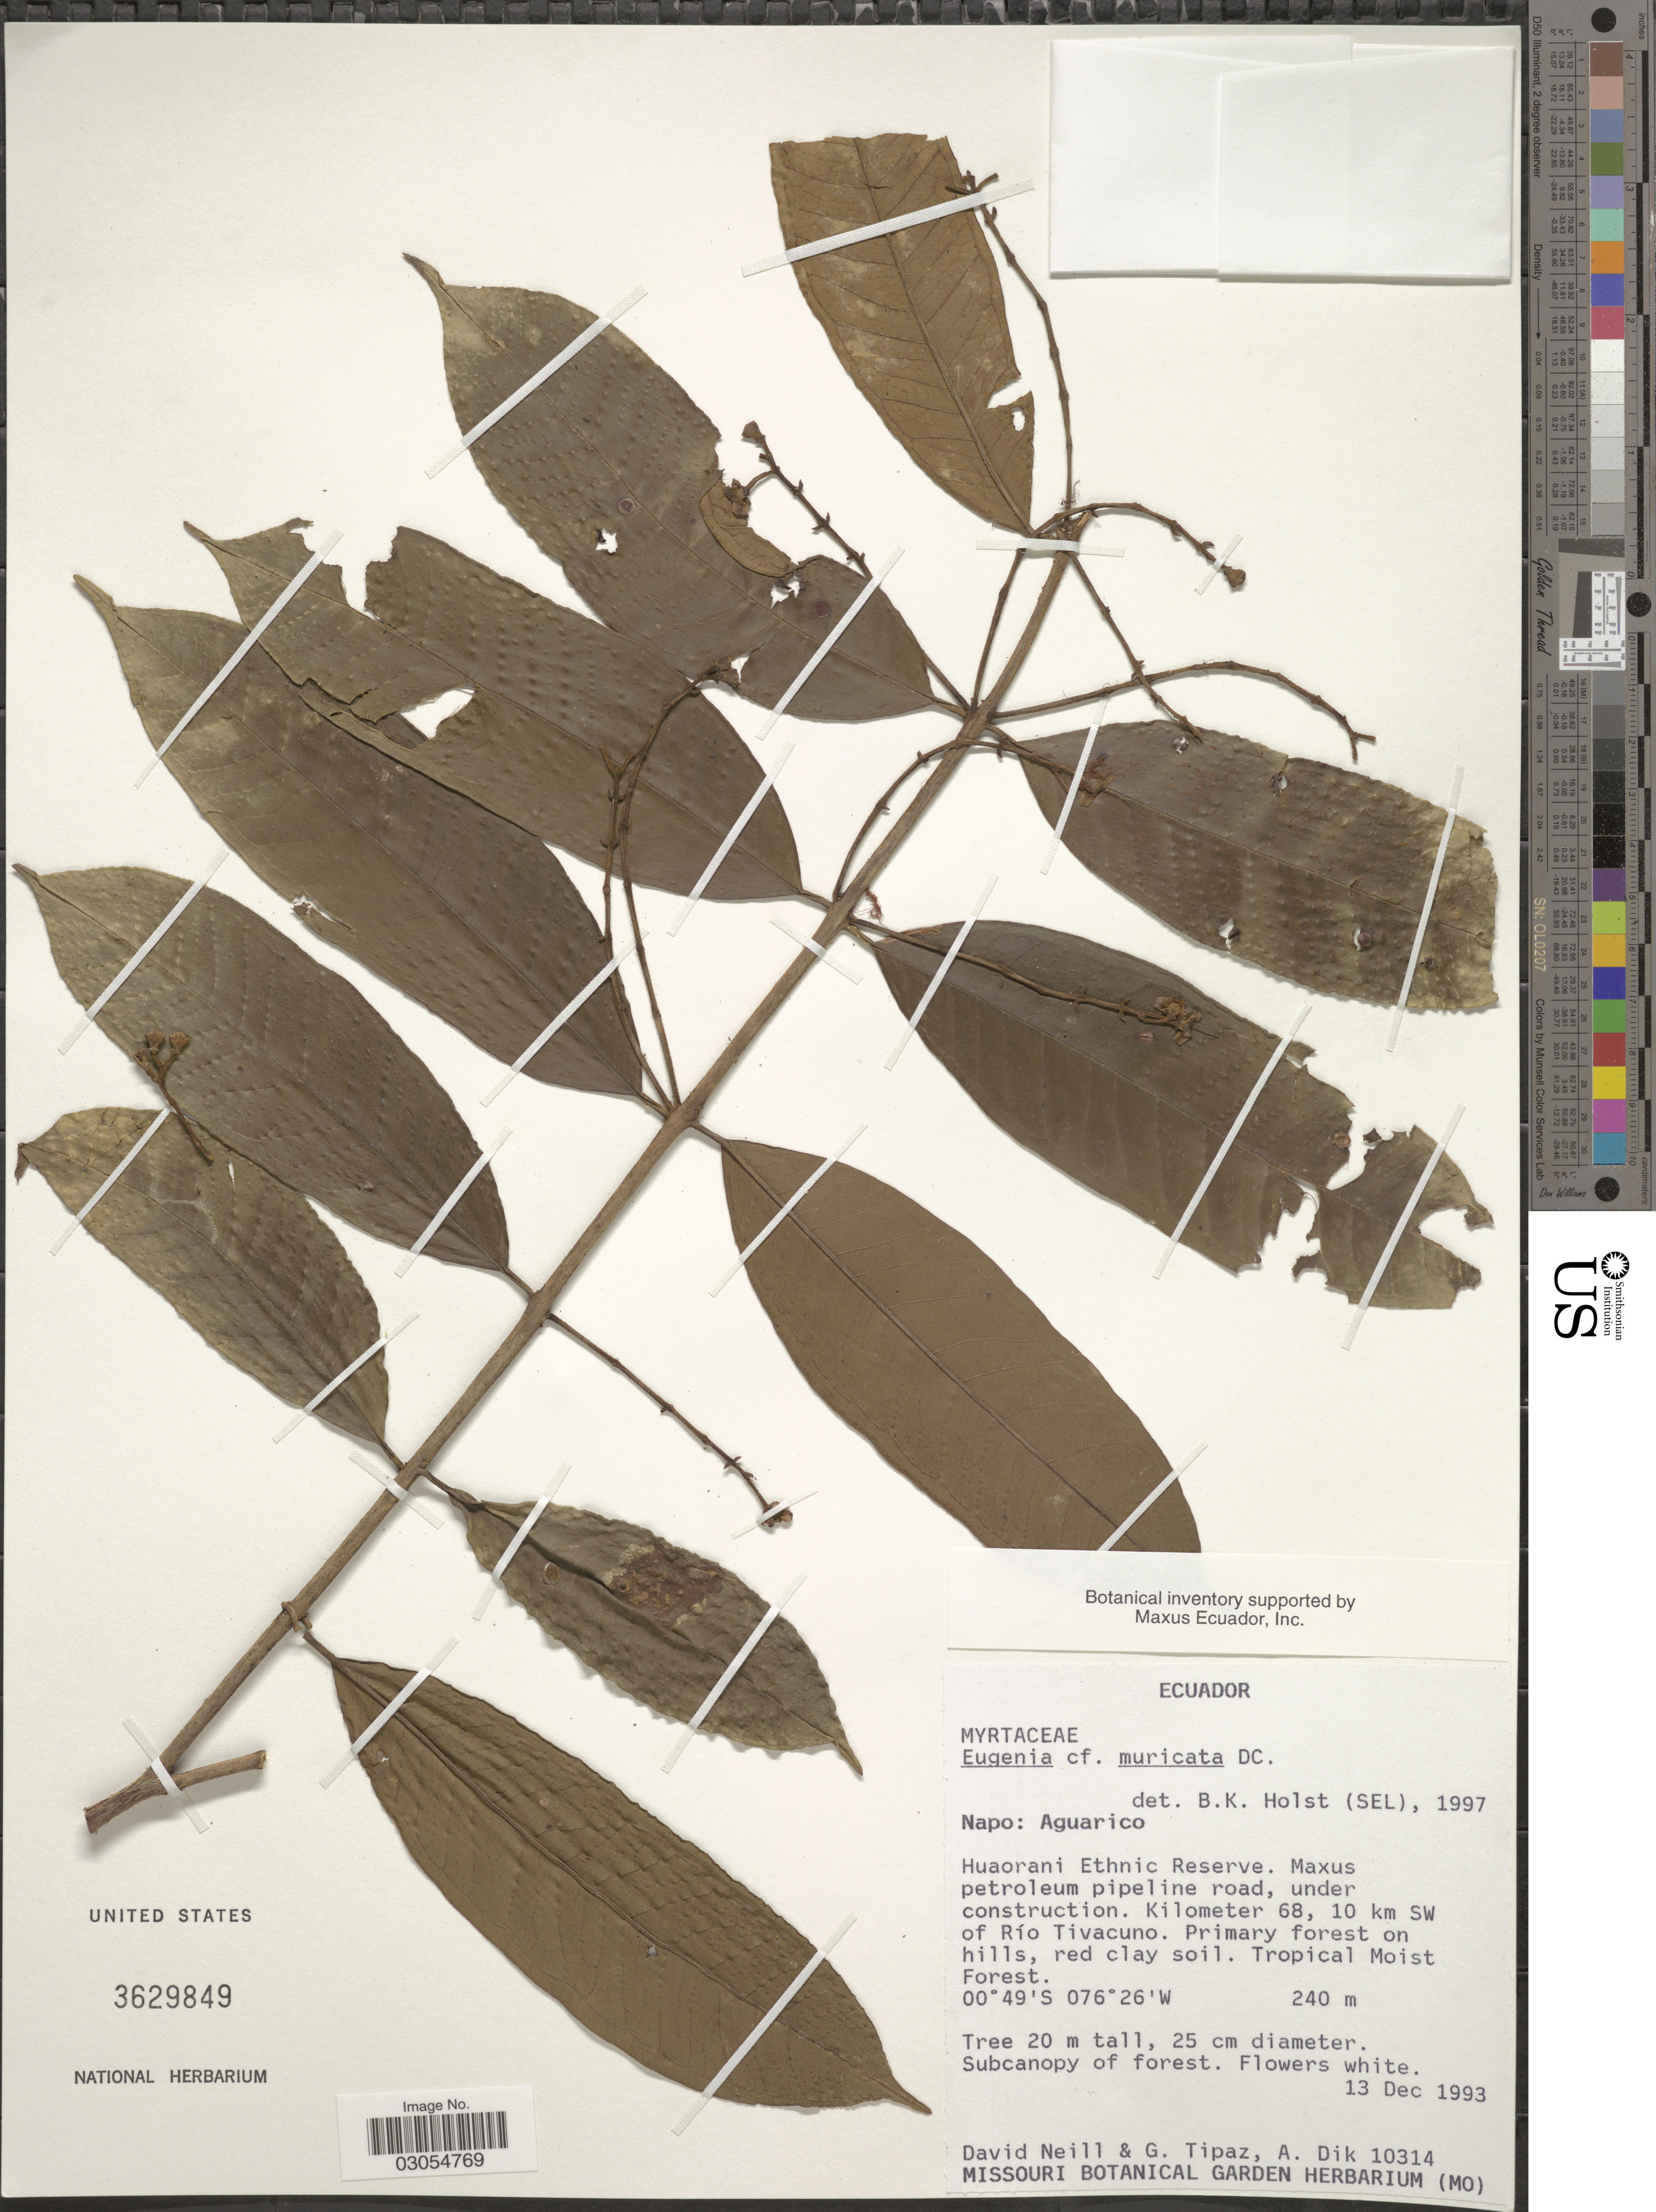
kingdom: Plantae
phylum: Tracheophyta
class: Magnoliopsida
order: Myrtales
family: Myrtaceae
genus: Eugenia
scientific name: Eugenia muricata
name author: DC.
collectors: D. Neill, G. Tipaz & A. Dik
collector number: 10314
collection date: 1993-12-13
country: Ecuador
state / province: Napo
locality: Aguarico. Huaorani Ethnic Reserve. Maxus petroleum pipeline road, under construction. Kilometer 68, 10 km SW of Río Tivacuno.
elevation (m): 240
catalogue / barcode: US 3629849